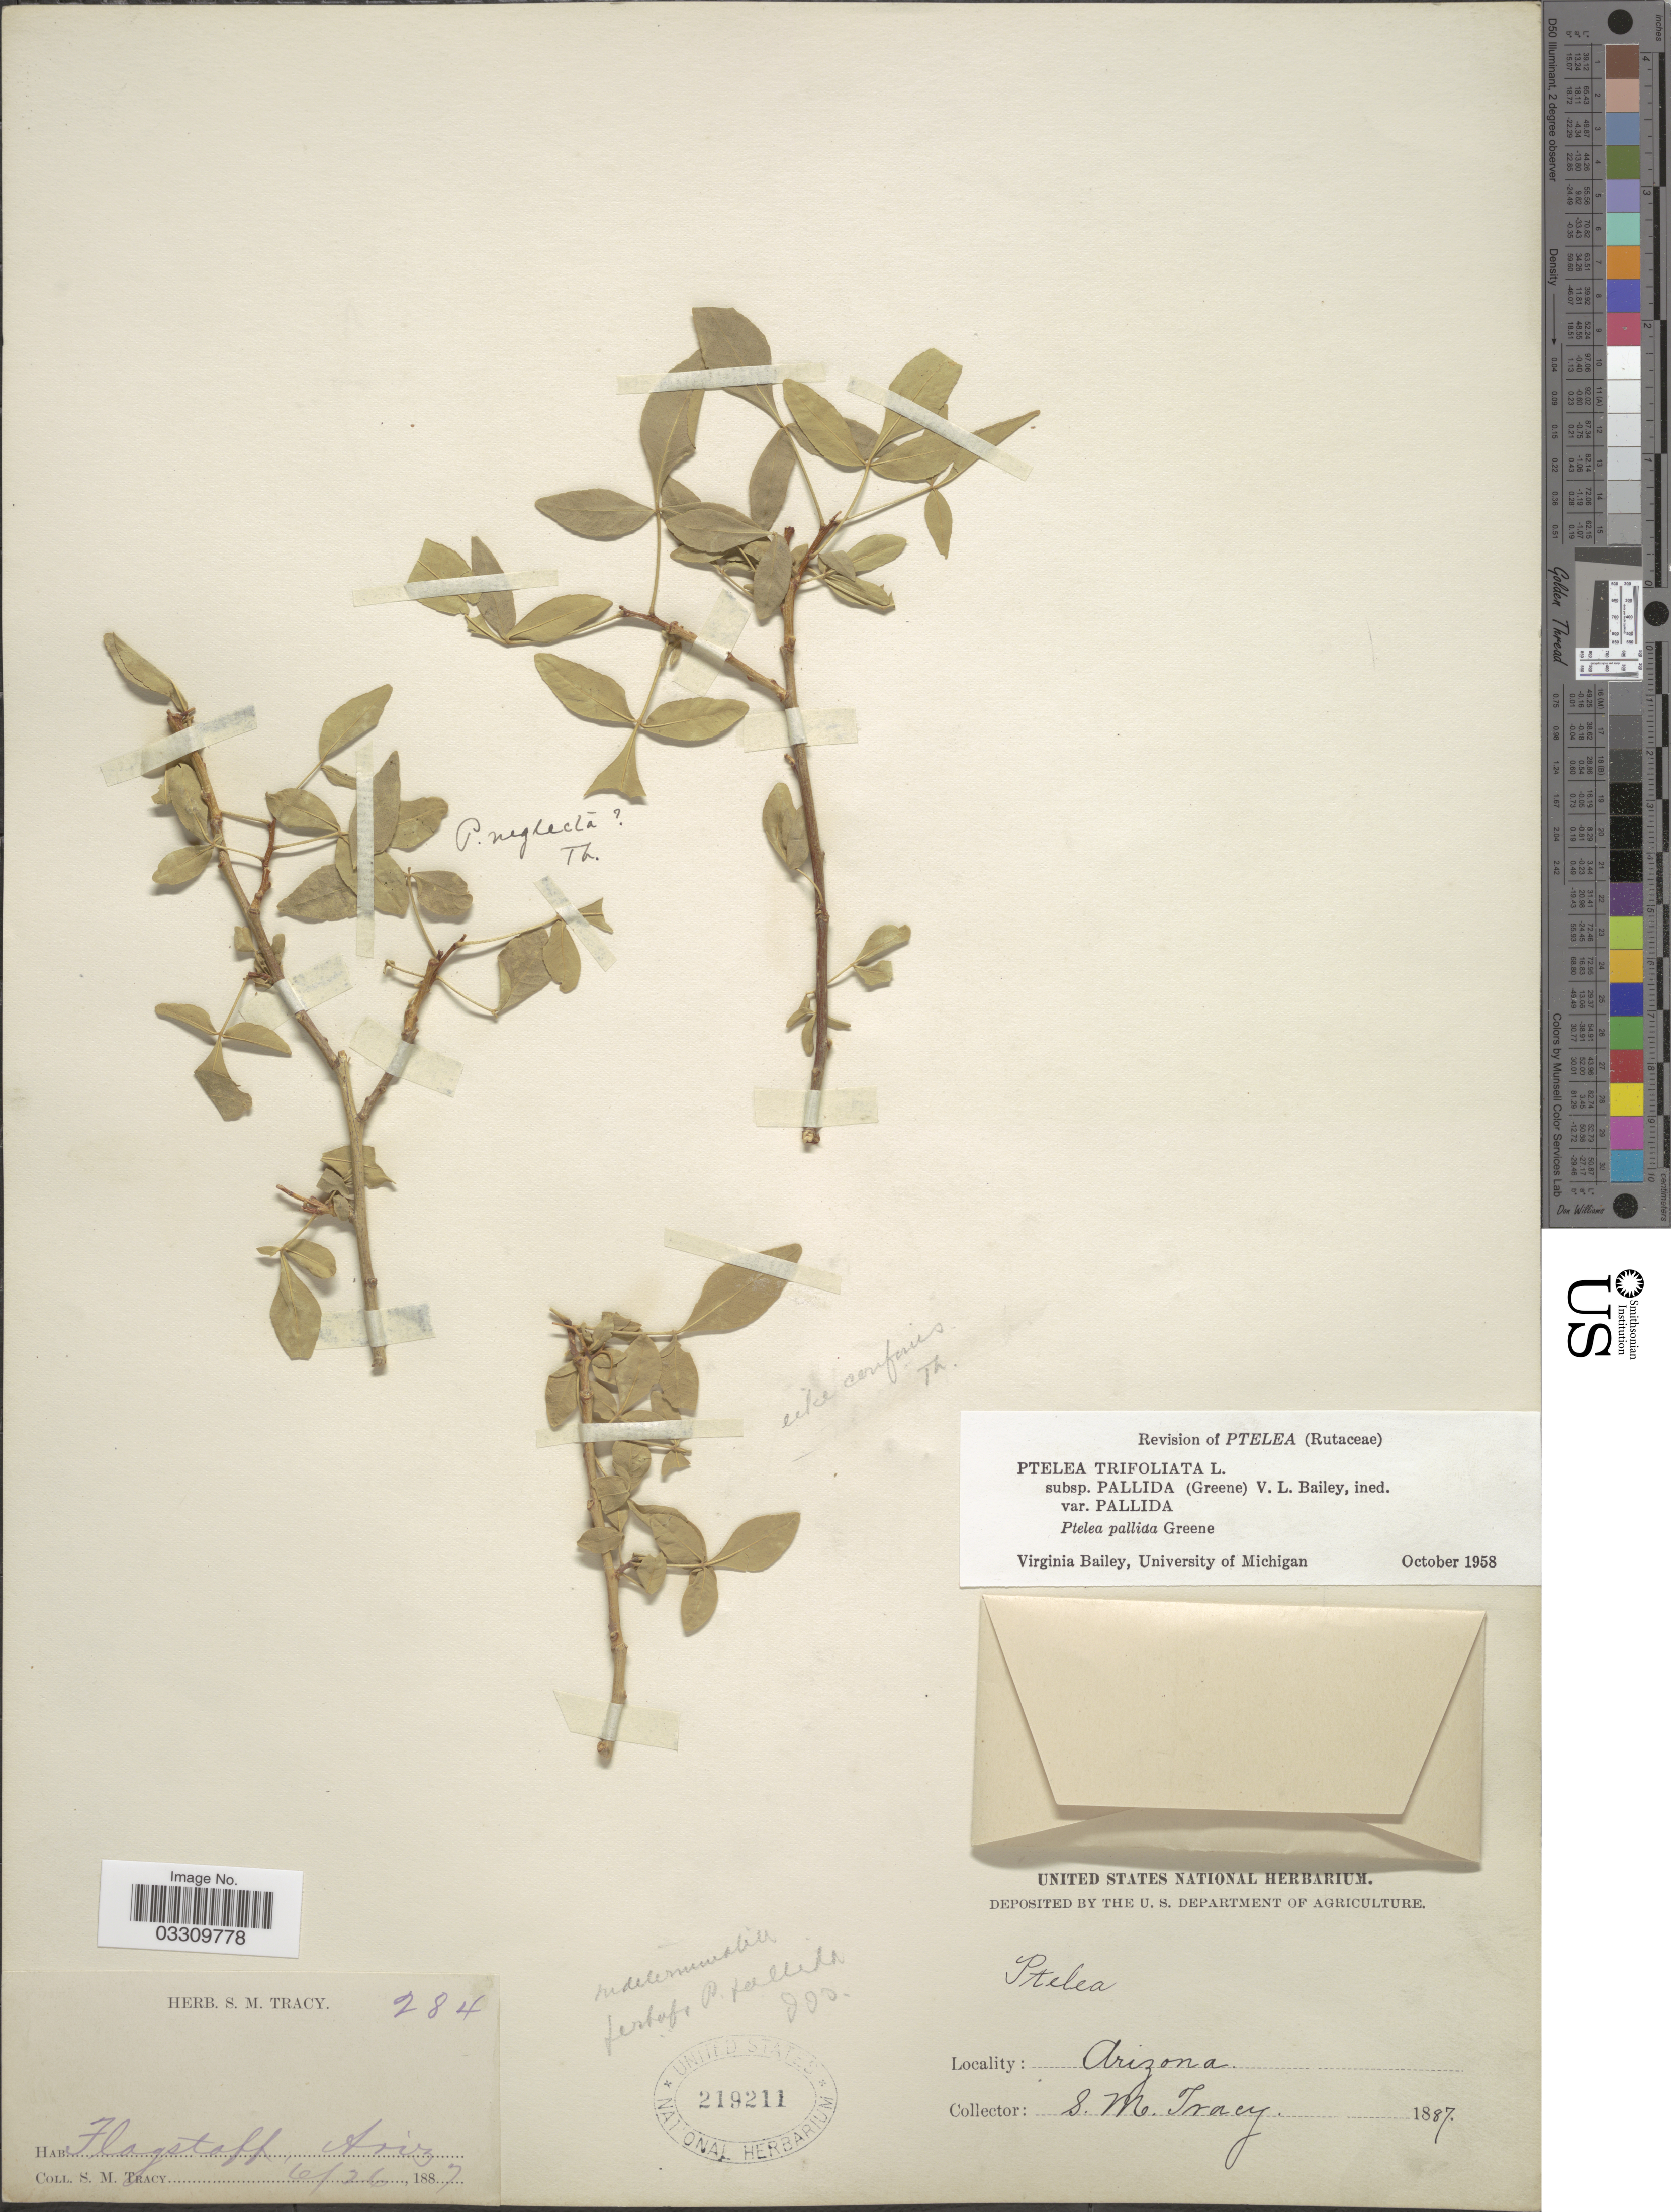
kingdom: Plantae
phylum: Tracheophyta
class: Magnoliopsida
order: Sapindales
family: Rutaceae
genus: Ptelea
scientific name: Ptelea trifoliata subsp. pallida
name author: (Greene) V. L. Bailey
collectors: S. M. Tracy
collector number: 284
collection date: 1887-06-26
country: United States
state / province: Arizona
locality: Flagstaff.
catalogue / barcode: US 219211